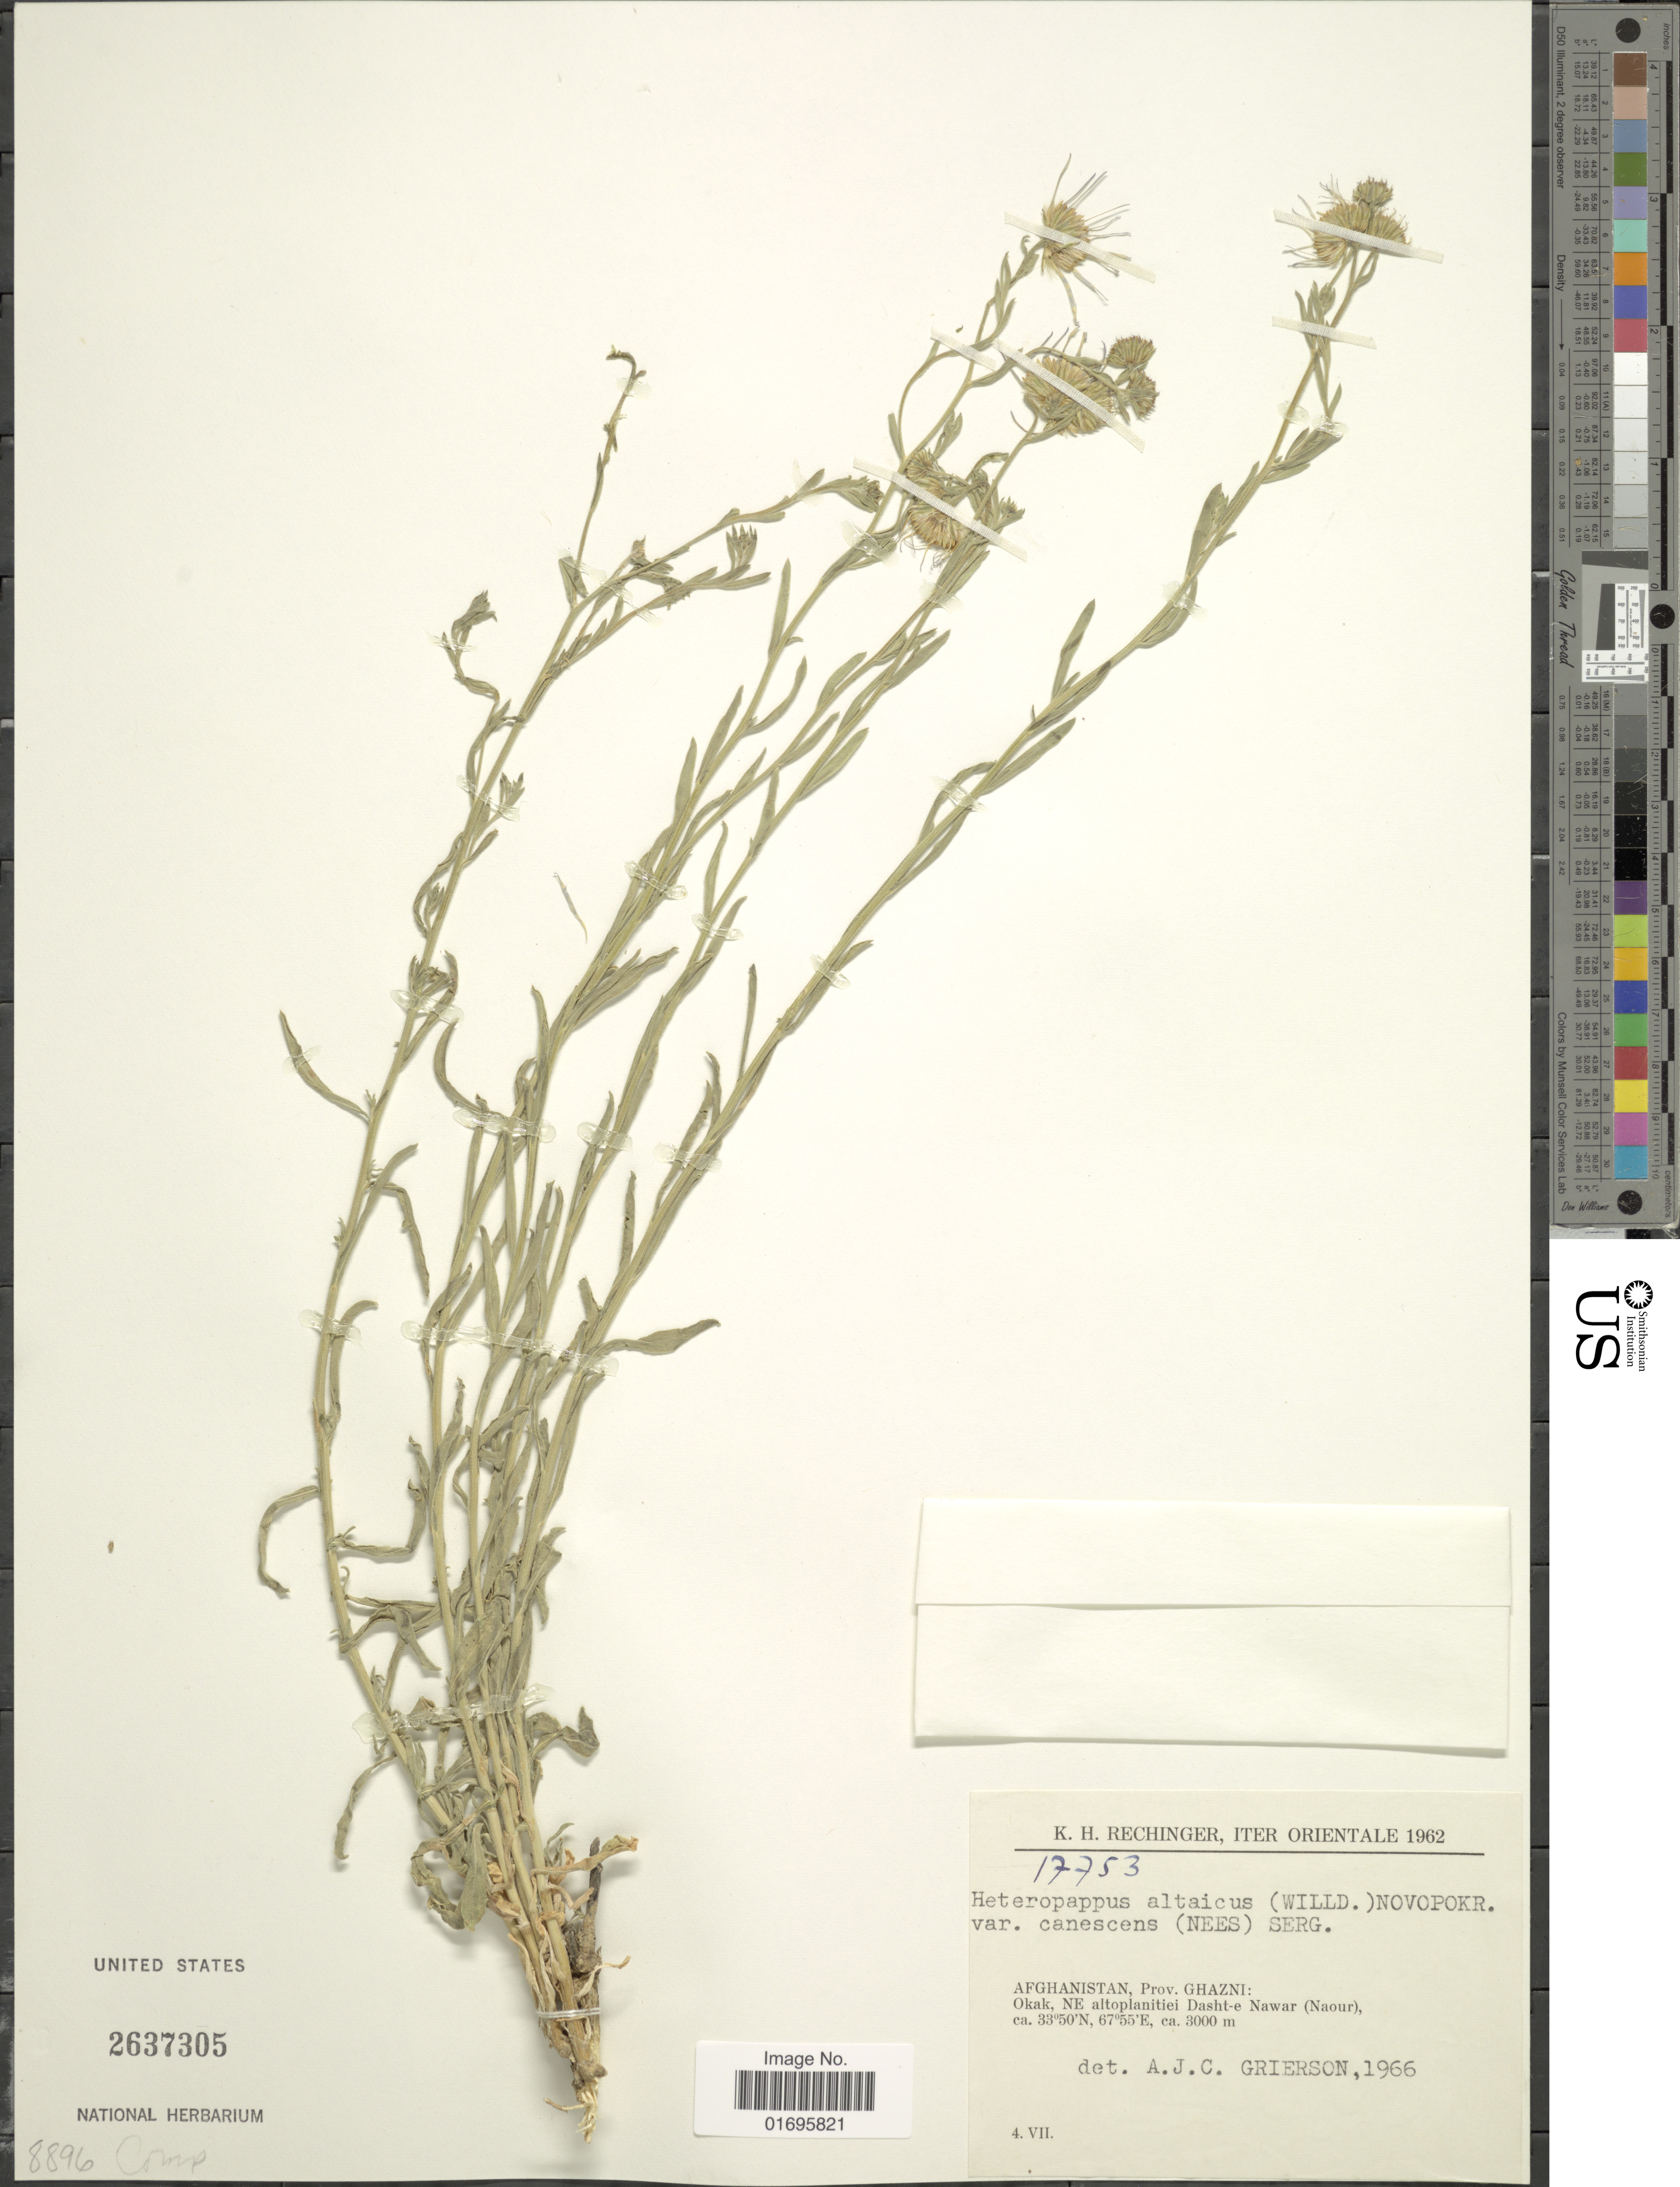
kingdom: Plantae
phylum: Tracheophyta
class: Magnoliopsida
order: Asterales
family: Asteraceae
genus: Heteropappus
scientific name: Heteropappus altaicus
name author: (Willd.) Novopokr.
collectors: K. H. Rechinger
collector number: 17753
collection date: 1962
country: Afghanistan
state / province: Ghazni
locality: Afghanistan, Prov. Ghanzi: Okak, NE altoplanitiei Dasht-e Nawar (Naour)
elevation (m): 3000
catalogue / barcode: US 2637305